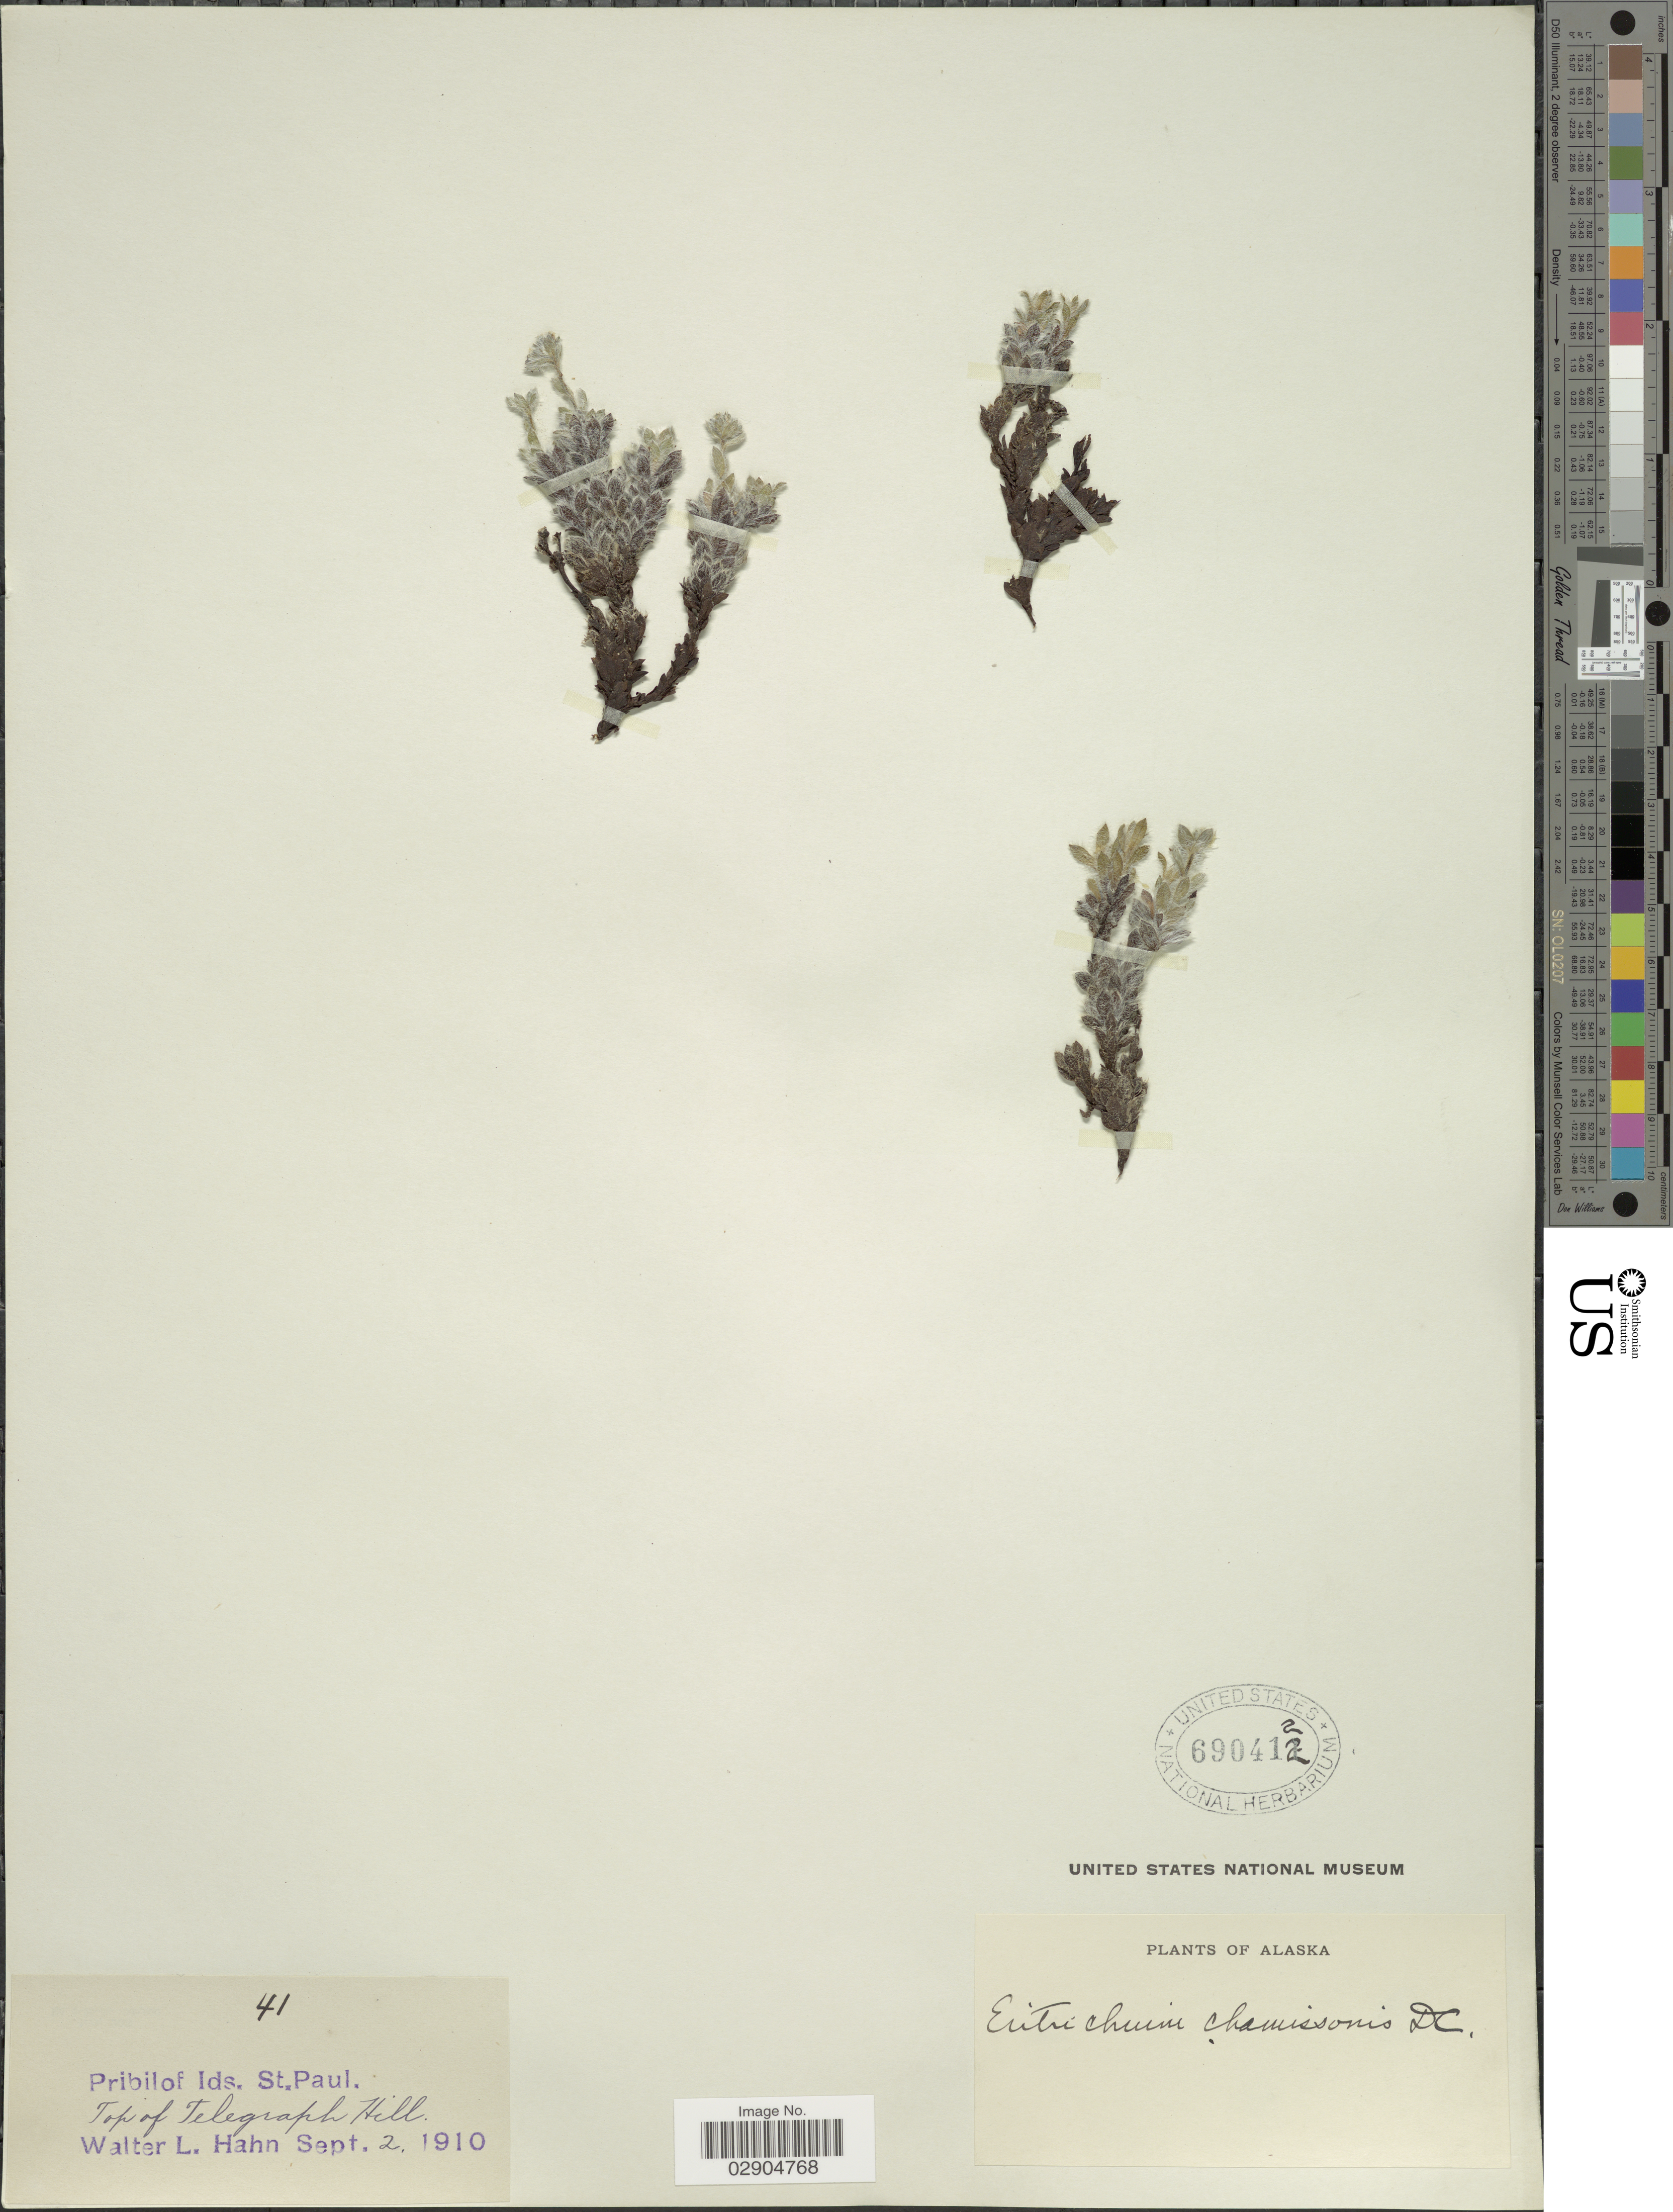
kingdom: Plantae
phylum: Tracheophyta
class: Magnoliopsida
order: Boraginales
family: Boraginaceae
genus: Eritrichium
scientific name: Eritrichium aretioides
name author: (Cham.) DC.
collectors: W. L. Hahn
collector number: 41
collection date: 1910-09-02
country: United States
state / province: Alaska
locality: Pribilof Ids., St. Paul, Top of Telegraph Hill.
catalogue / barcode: US 6904122